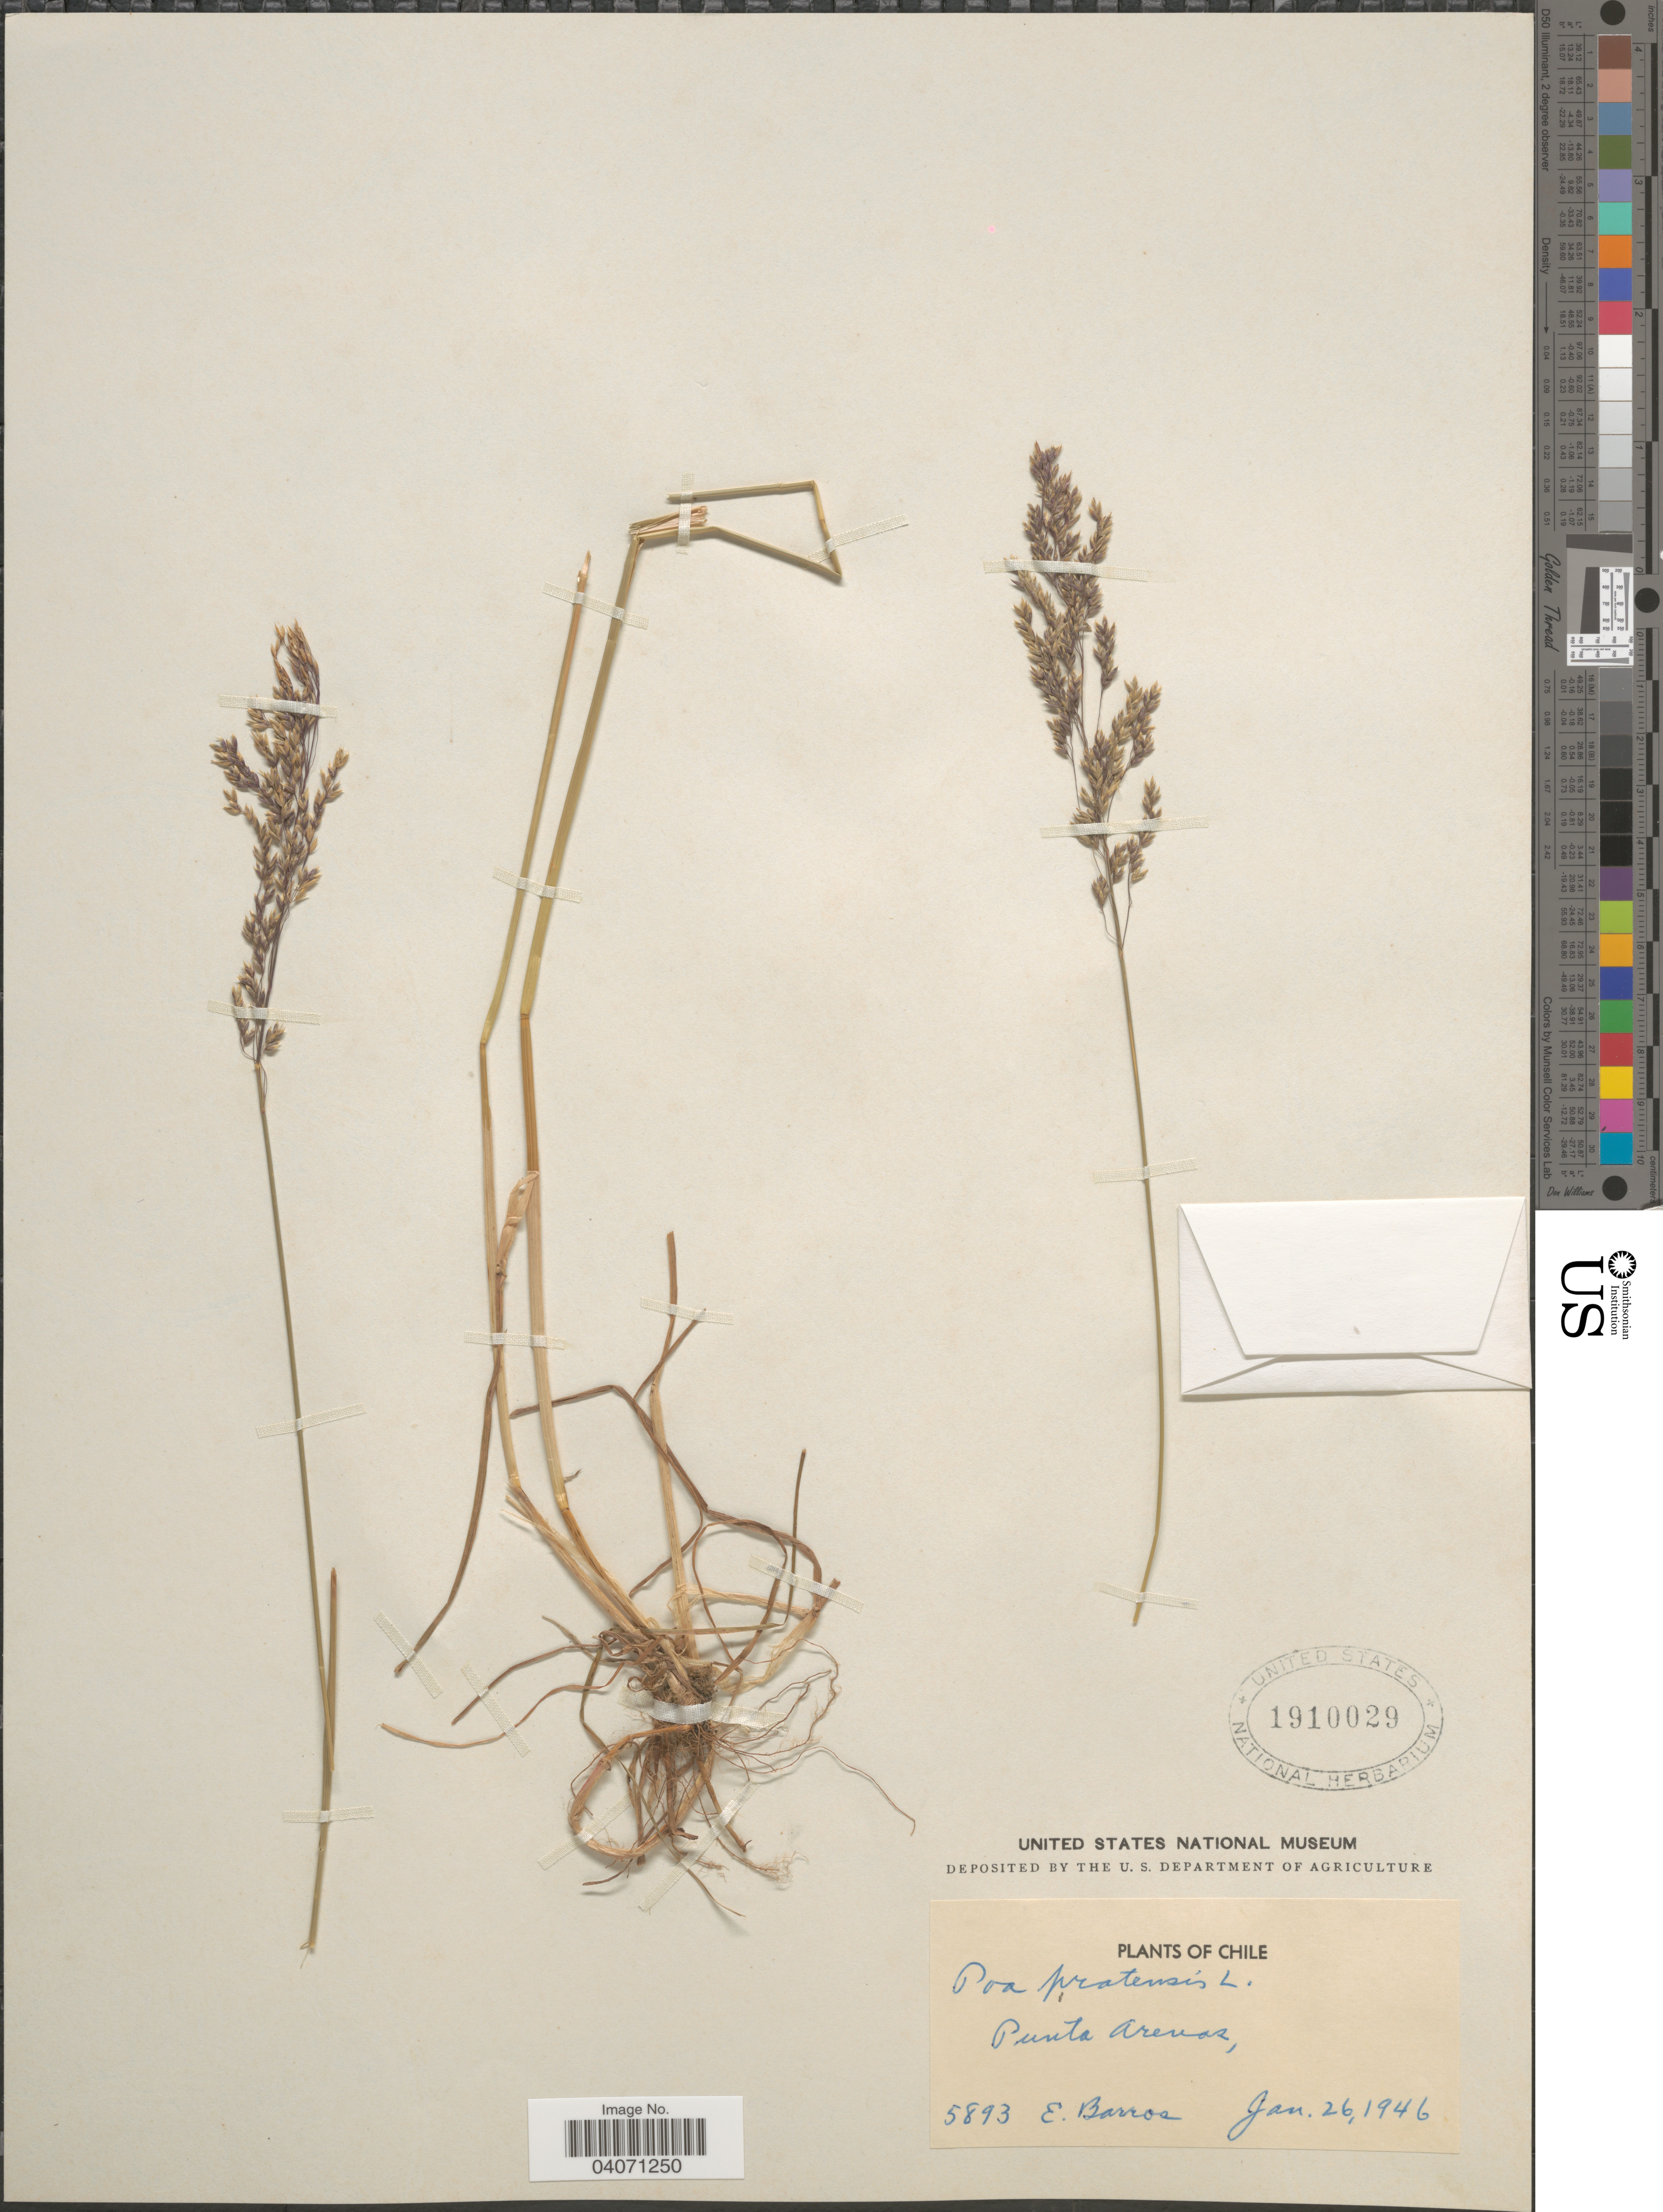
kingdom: Plantae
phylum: Tracheophyta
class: Liliopsida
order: Poales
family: Poaceae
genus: Poa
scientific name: Poa pratensis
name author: L.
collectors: E. Barros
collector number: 5893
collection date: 1946-01-26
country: Chile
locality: Punta Arenas.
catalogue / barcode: US 1910029